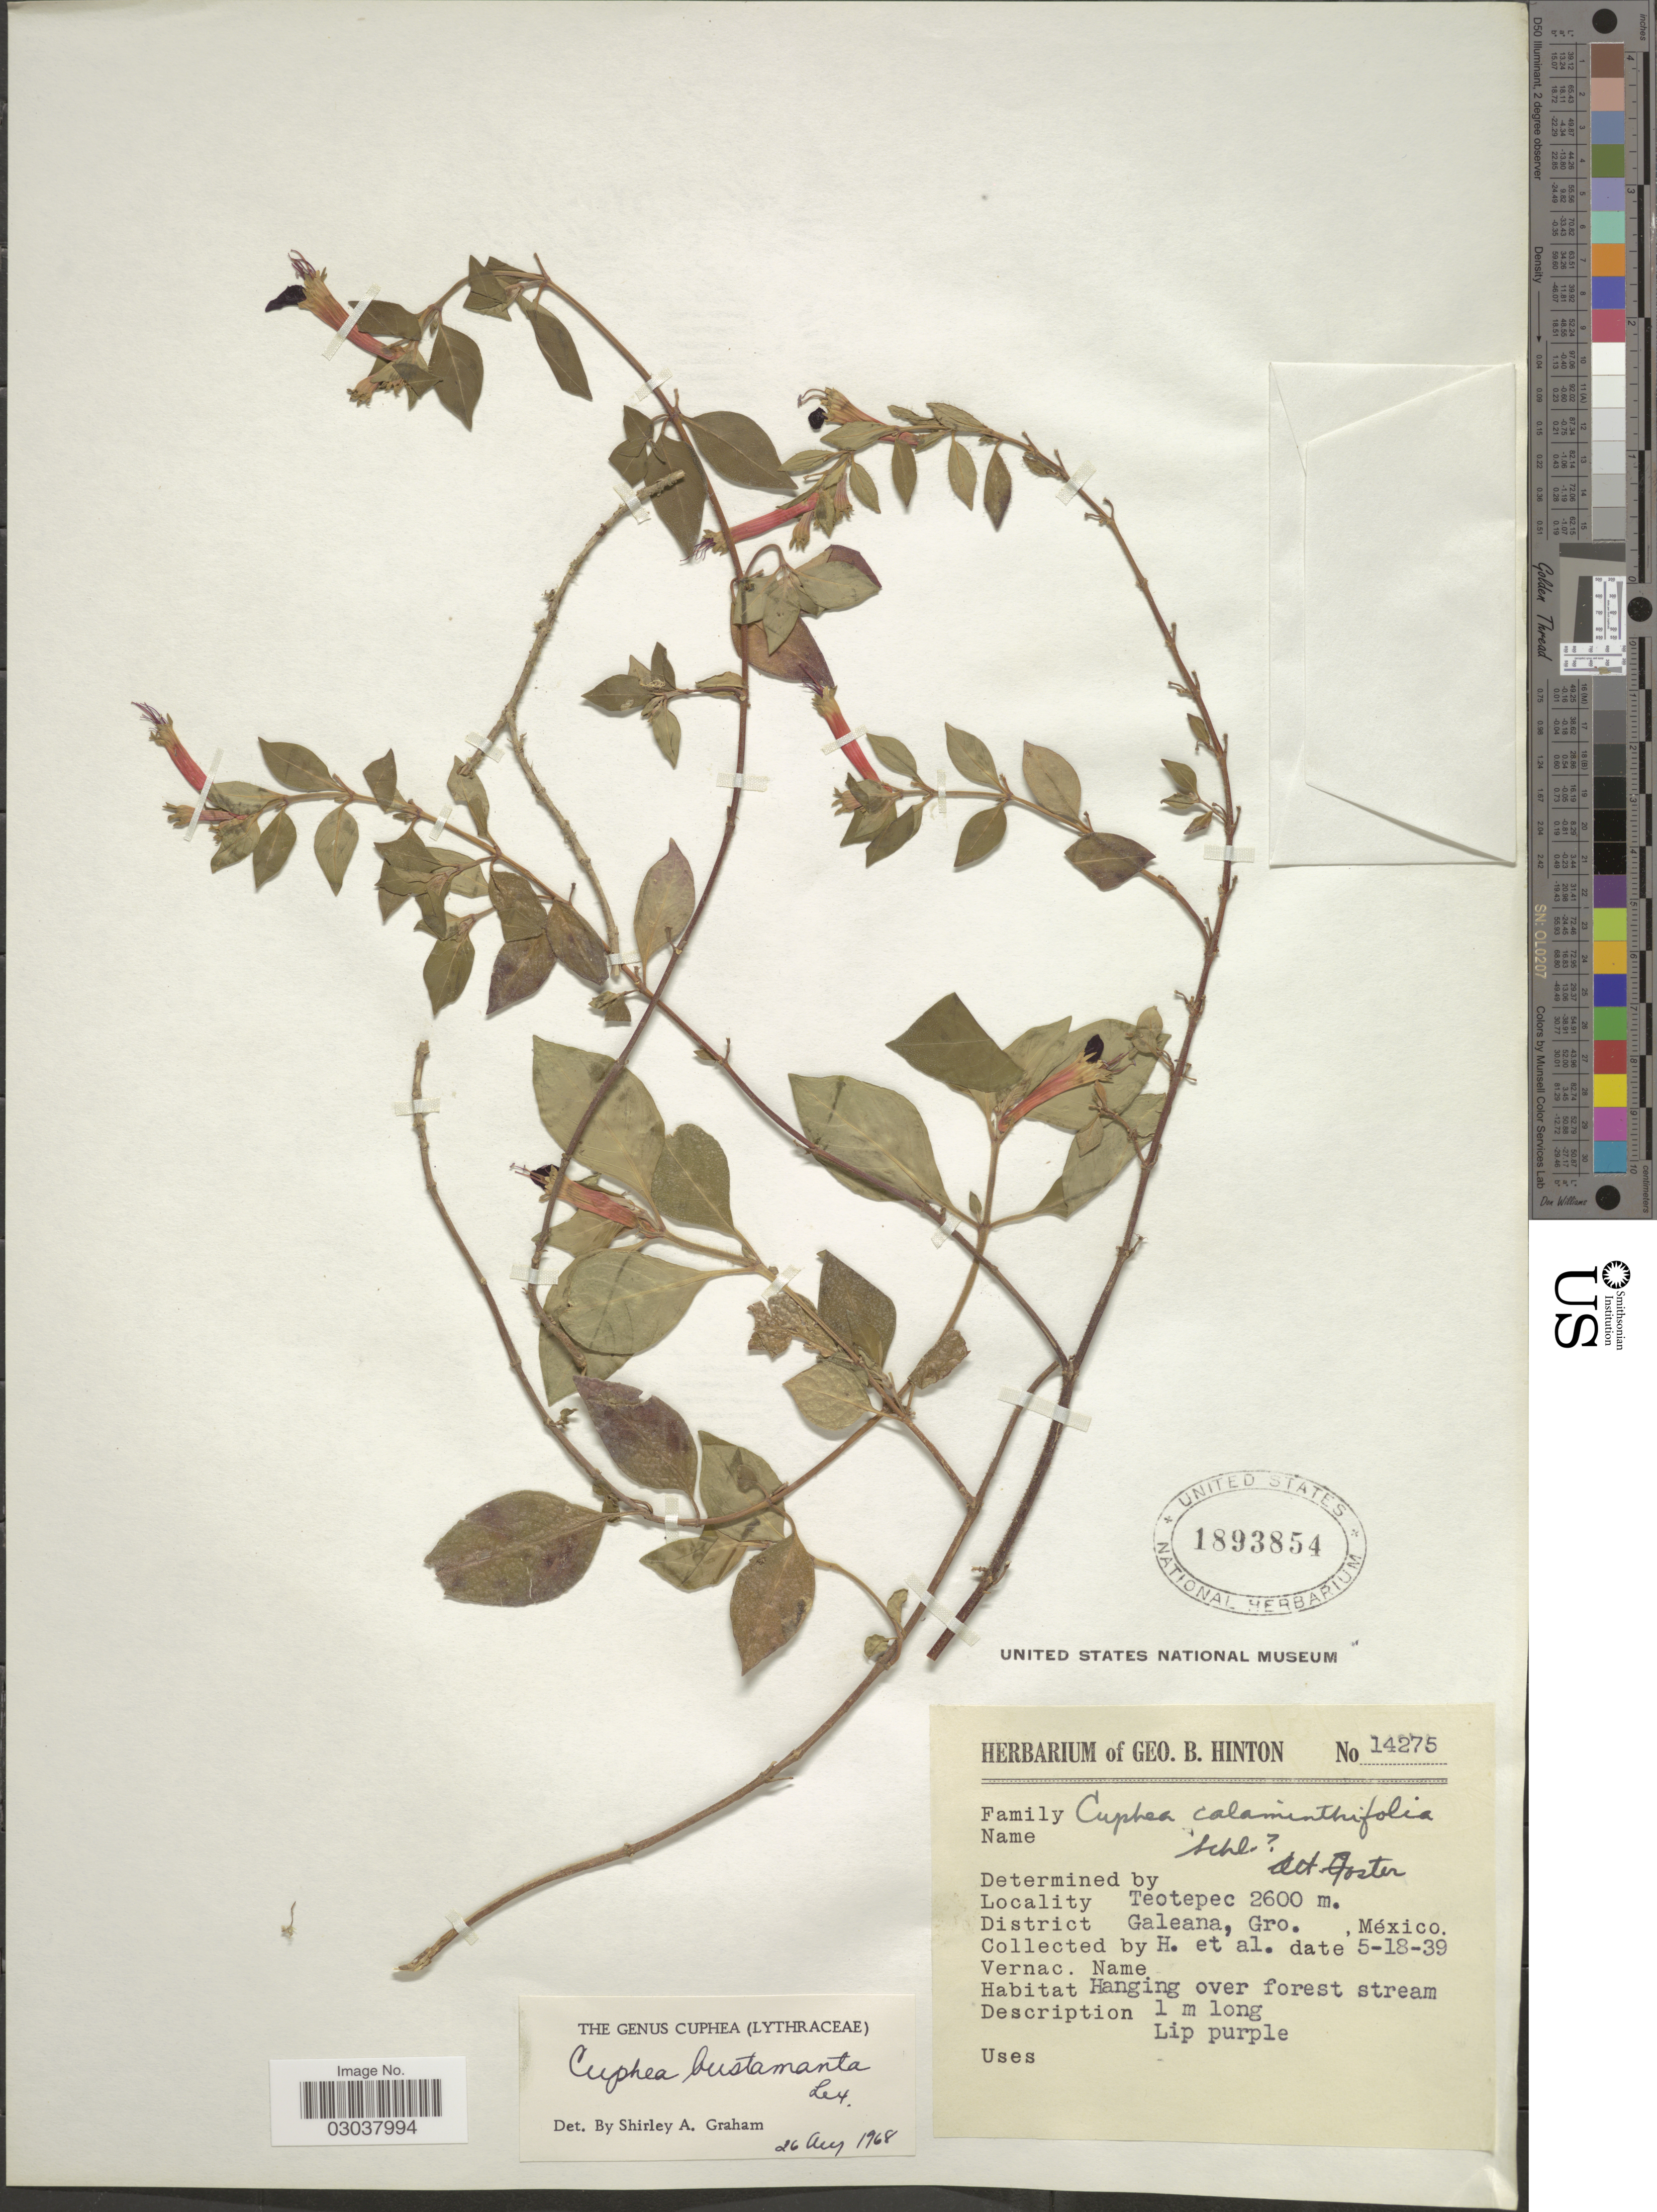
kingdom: Plantae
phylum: Tracheophyta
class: Magnoliopsida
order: Myrtales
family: Lythraceae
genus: Cuphea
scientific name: Cuphea bustamanta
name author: Lex.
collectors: G. B. Hinton & et al.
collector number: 14275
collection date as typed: Transcribed d/m/y: 18/5/39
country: Mexico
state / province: Guerrero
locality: Teotepec. District Galeana, Gro.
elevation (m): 2600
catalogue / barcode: US 1893854